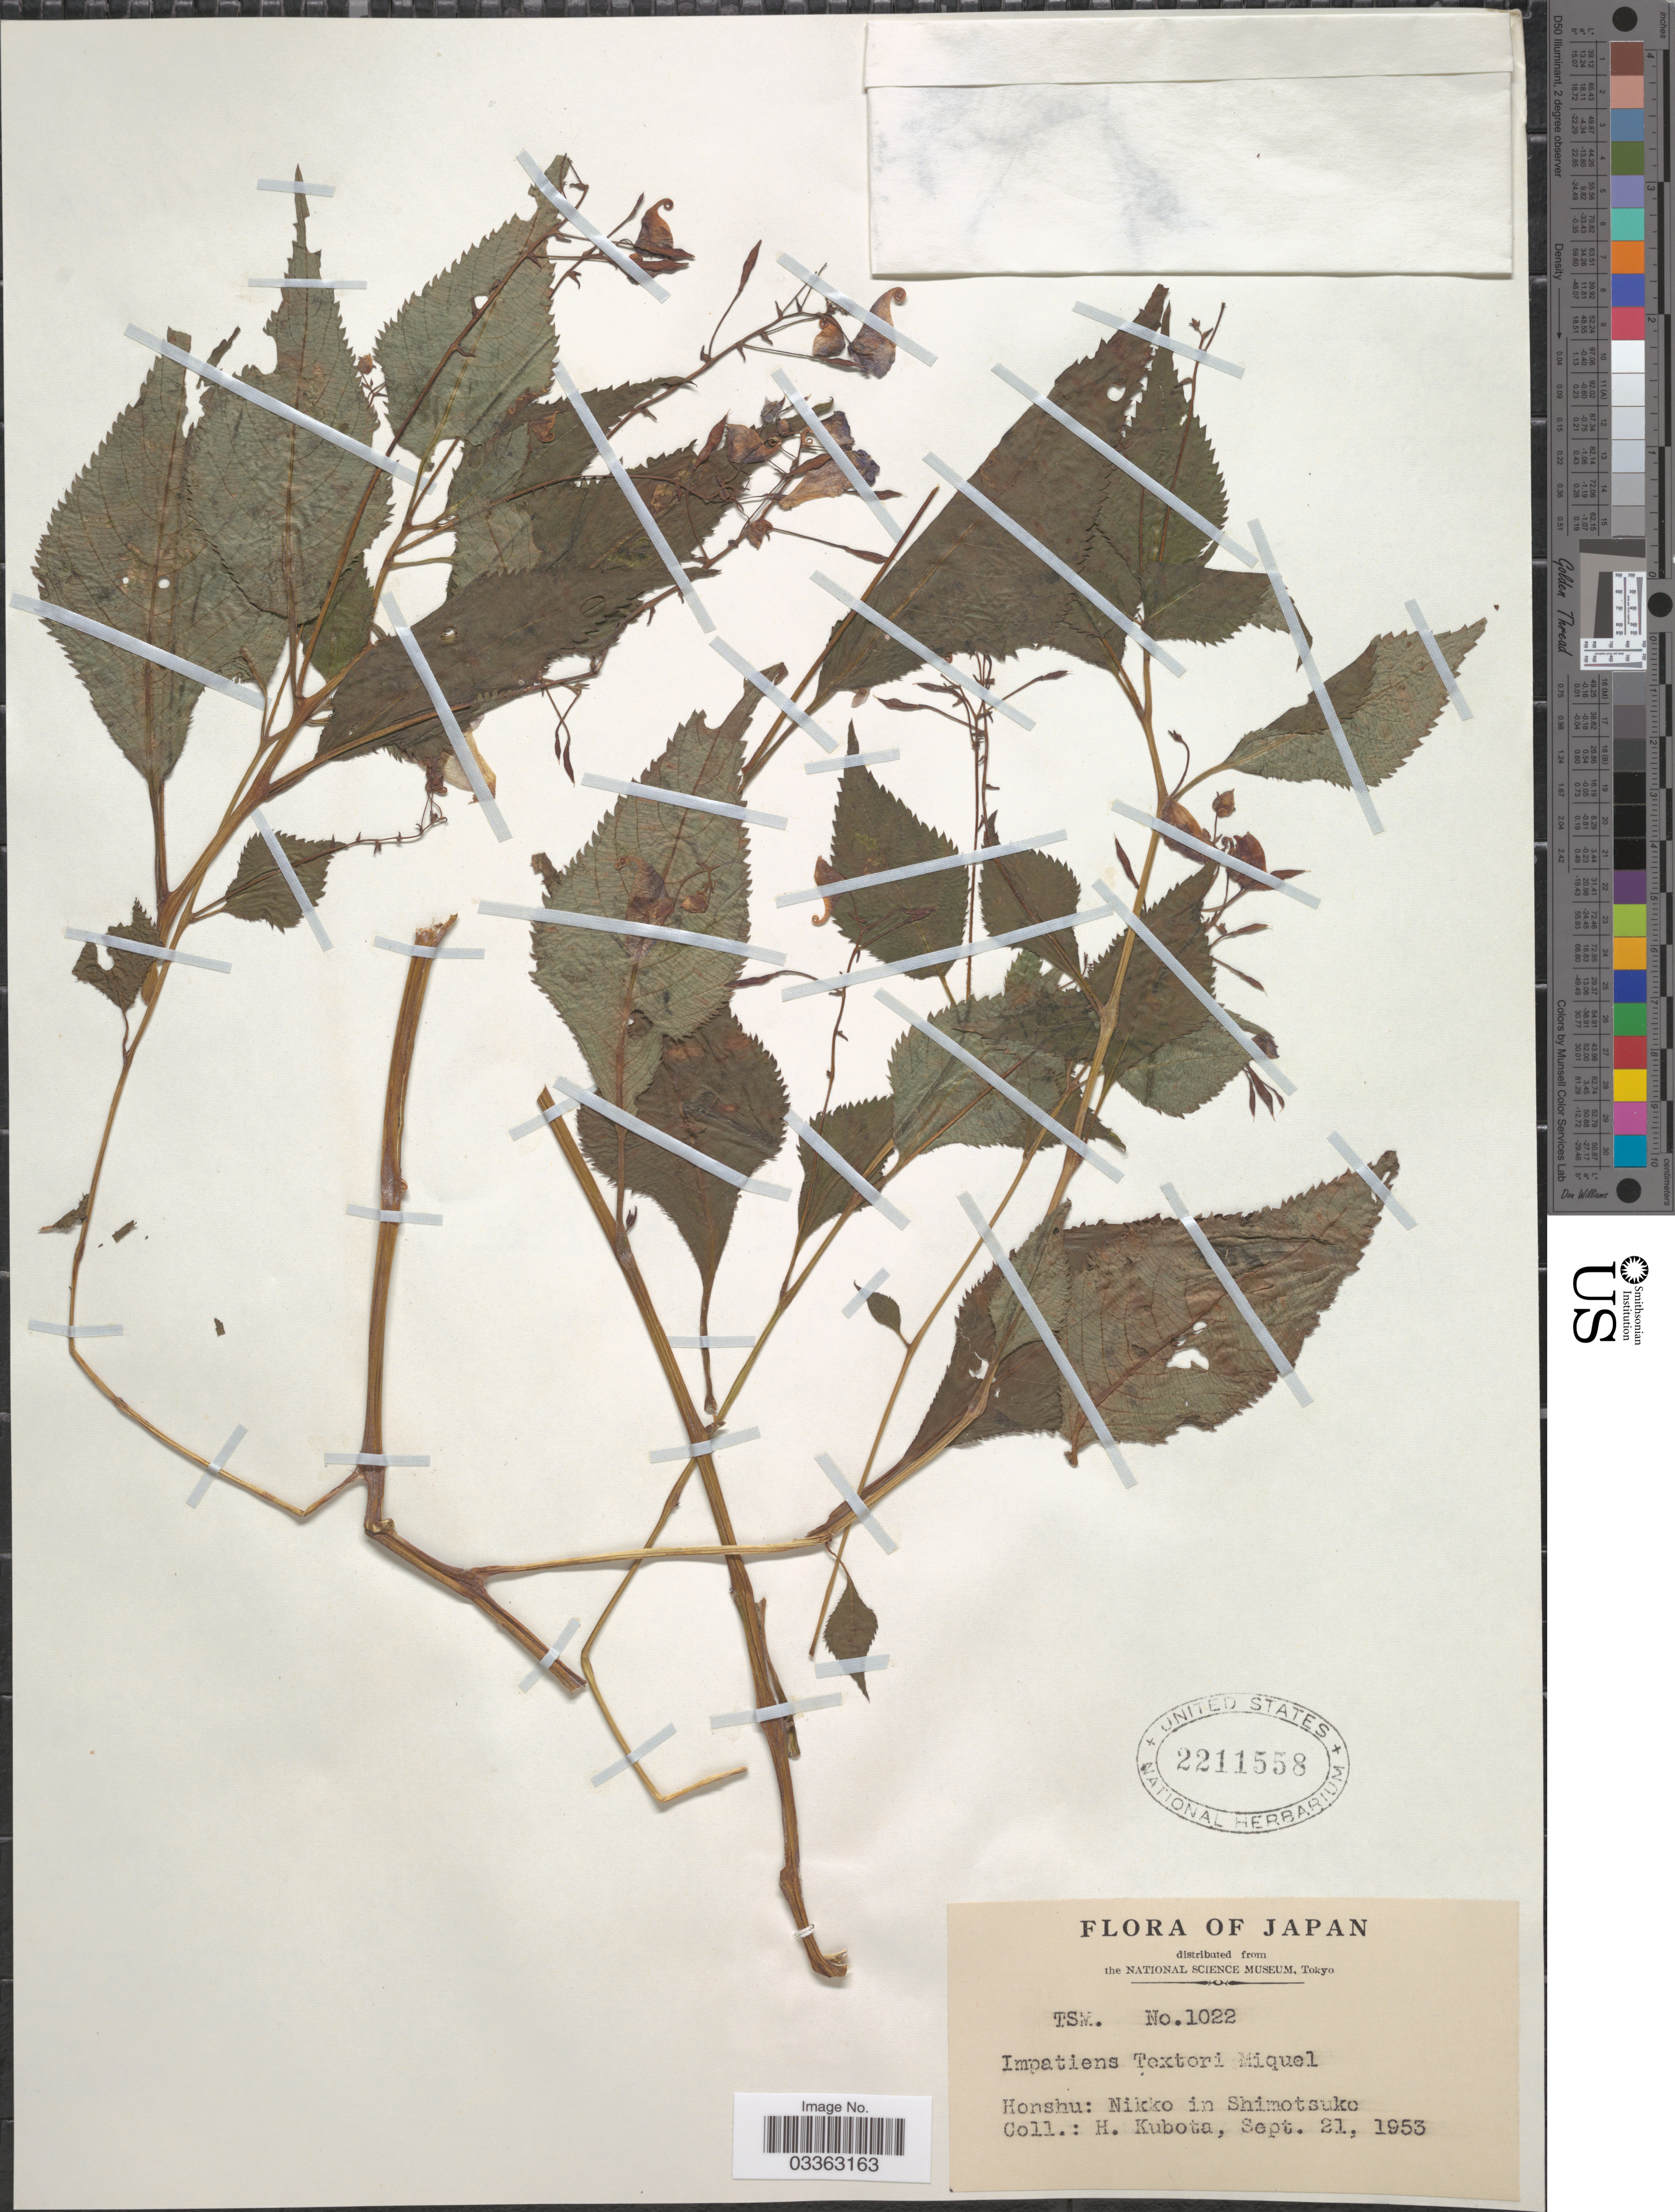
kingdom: Plantae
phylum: Tracheophyta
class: Magnoliopsida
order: Ericales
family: Balsaminaceae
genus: Impatiens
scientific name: Impatiens textorii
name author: Miq.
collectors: H. Kubota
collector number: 1022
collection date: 1953-09-21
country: Japan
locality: Honshu: Nikko in Shimotsuke.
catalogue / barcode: US 2211558